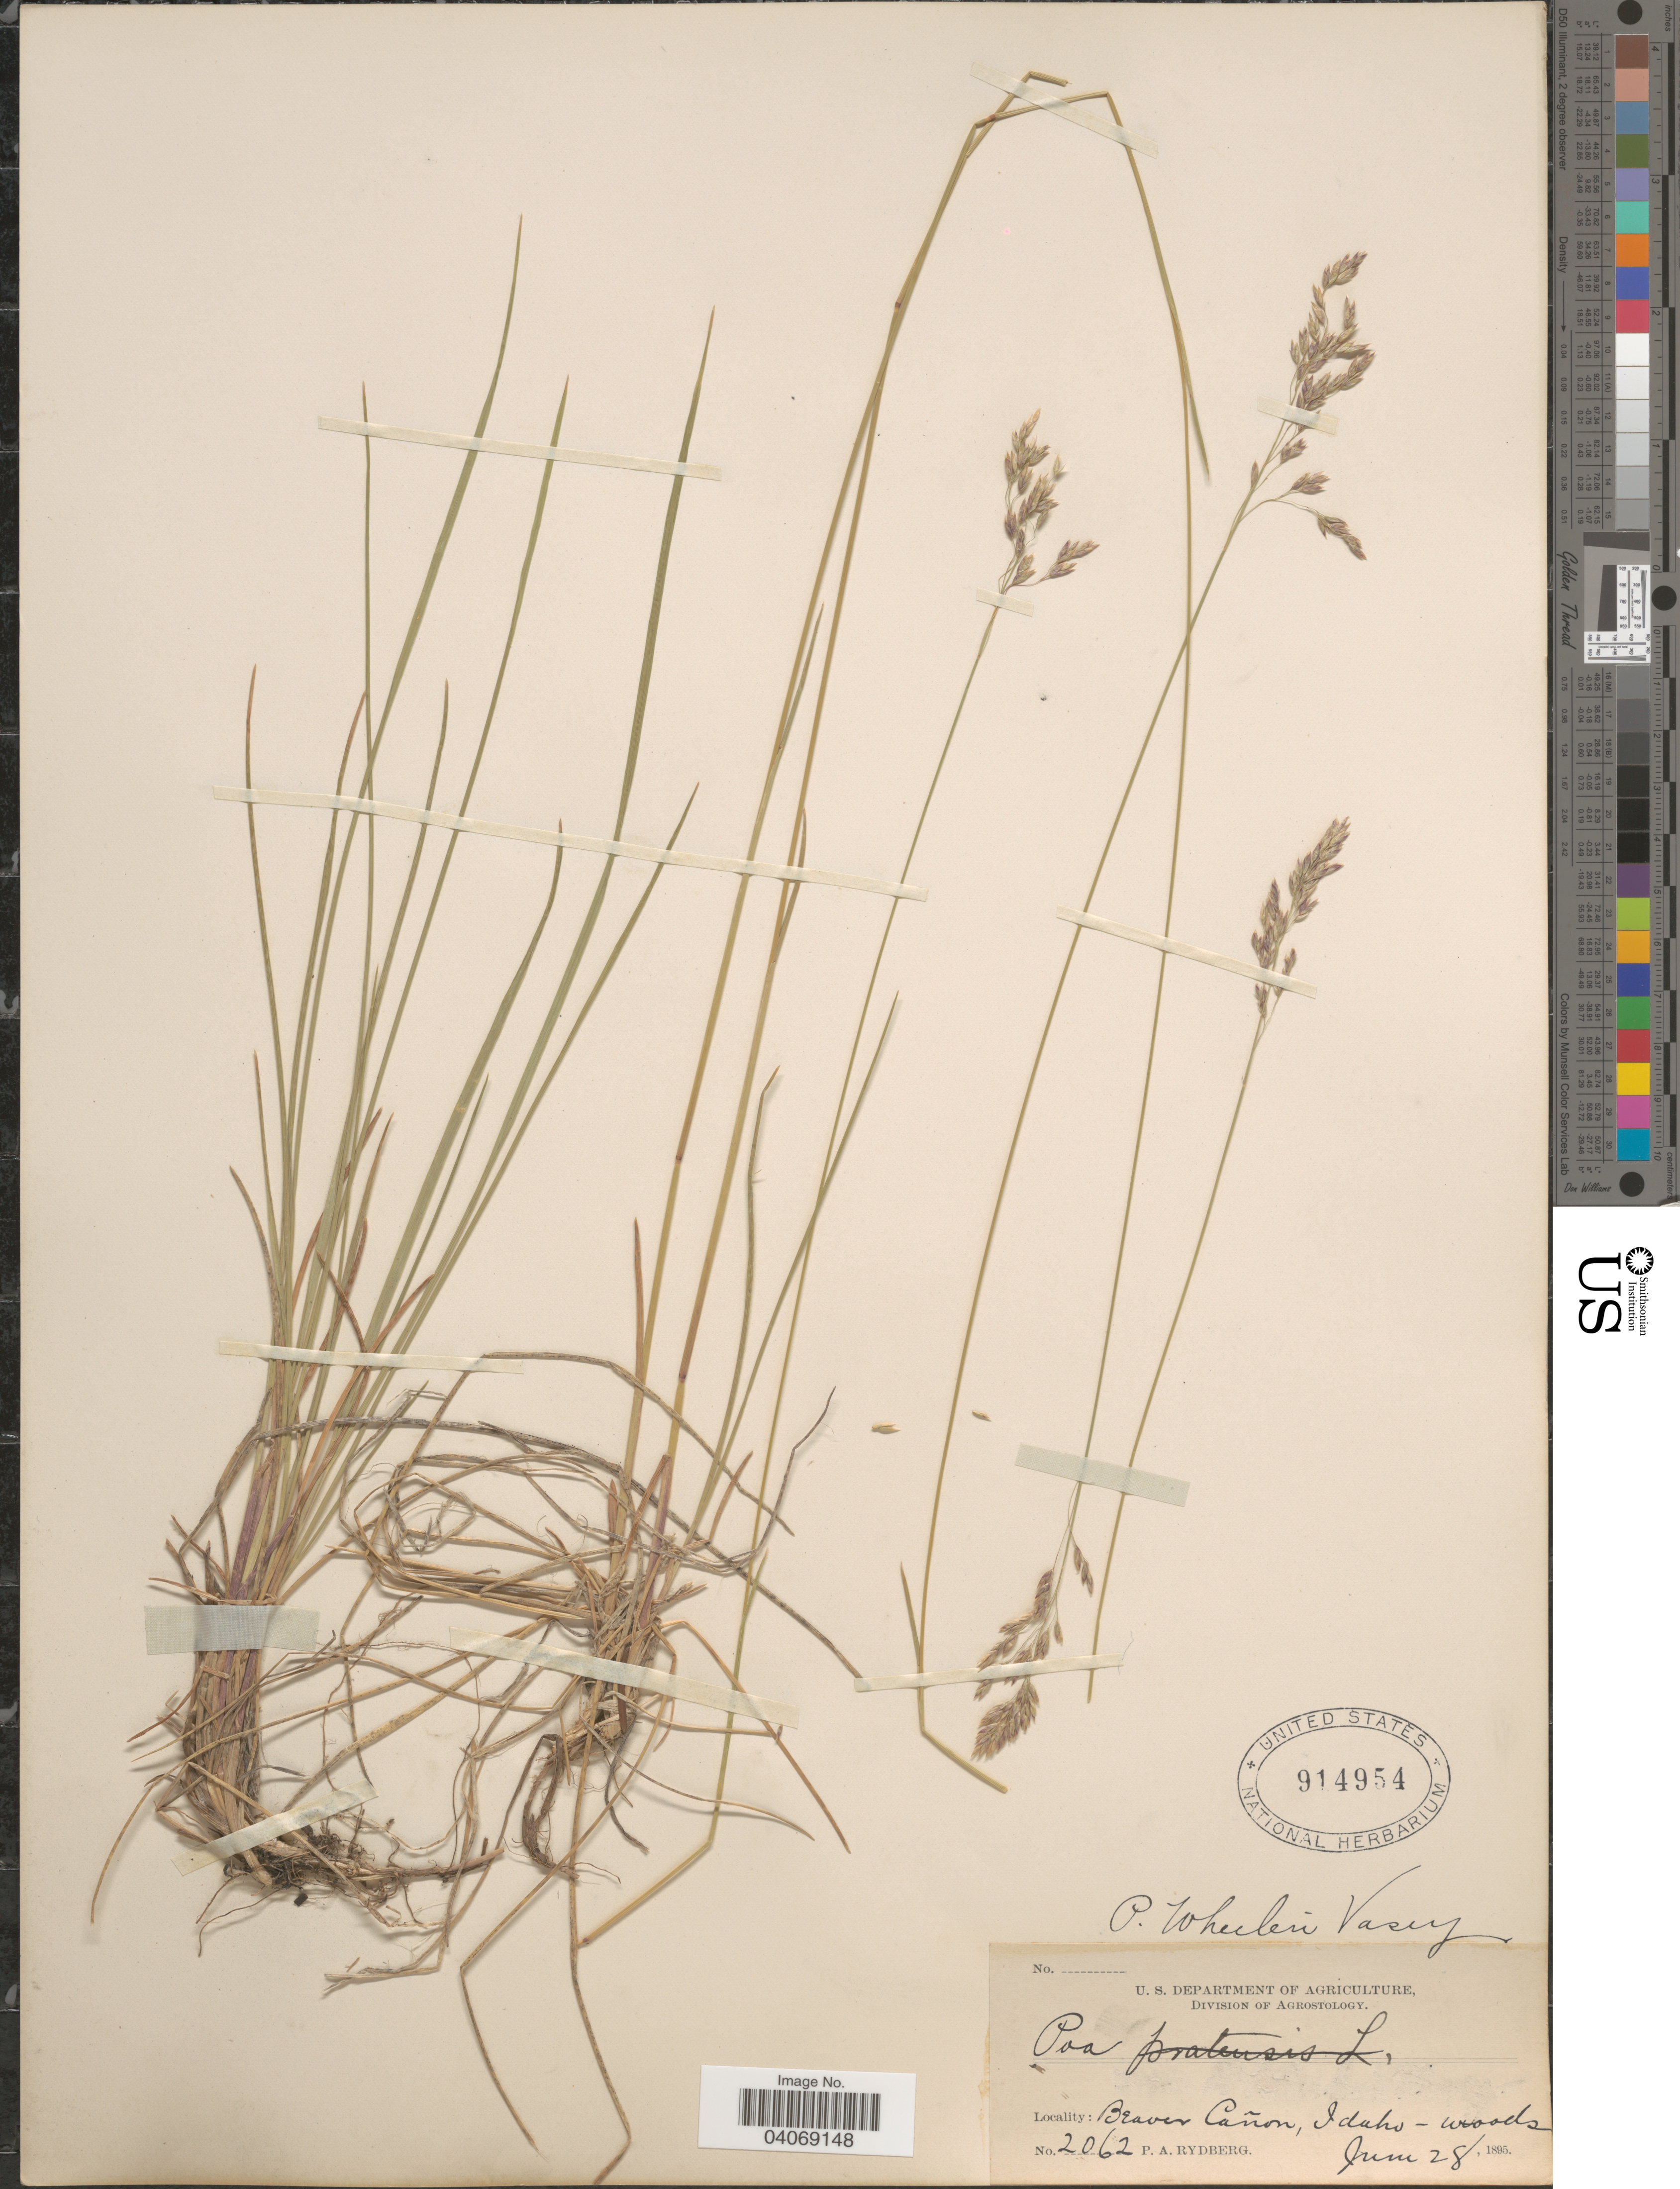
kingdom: Plantae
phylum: Tracheophyta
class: Liliopsida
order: Poales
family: Poaceae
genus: Poa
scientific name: Poa wheeleri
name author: Vasey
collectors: P. A. Rydberg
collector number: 2062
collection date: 1895-06-28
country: United States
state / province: Idaho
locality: Beaver Cañon. Woods.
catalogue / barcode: US 914954